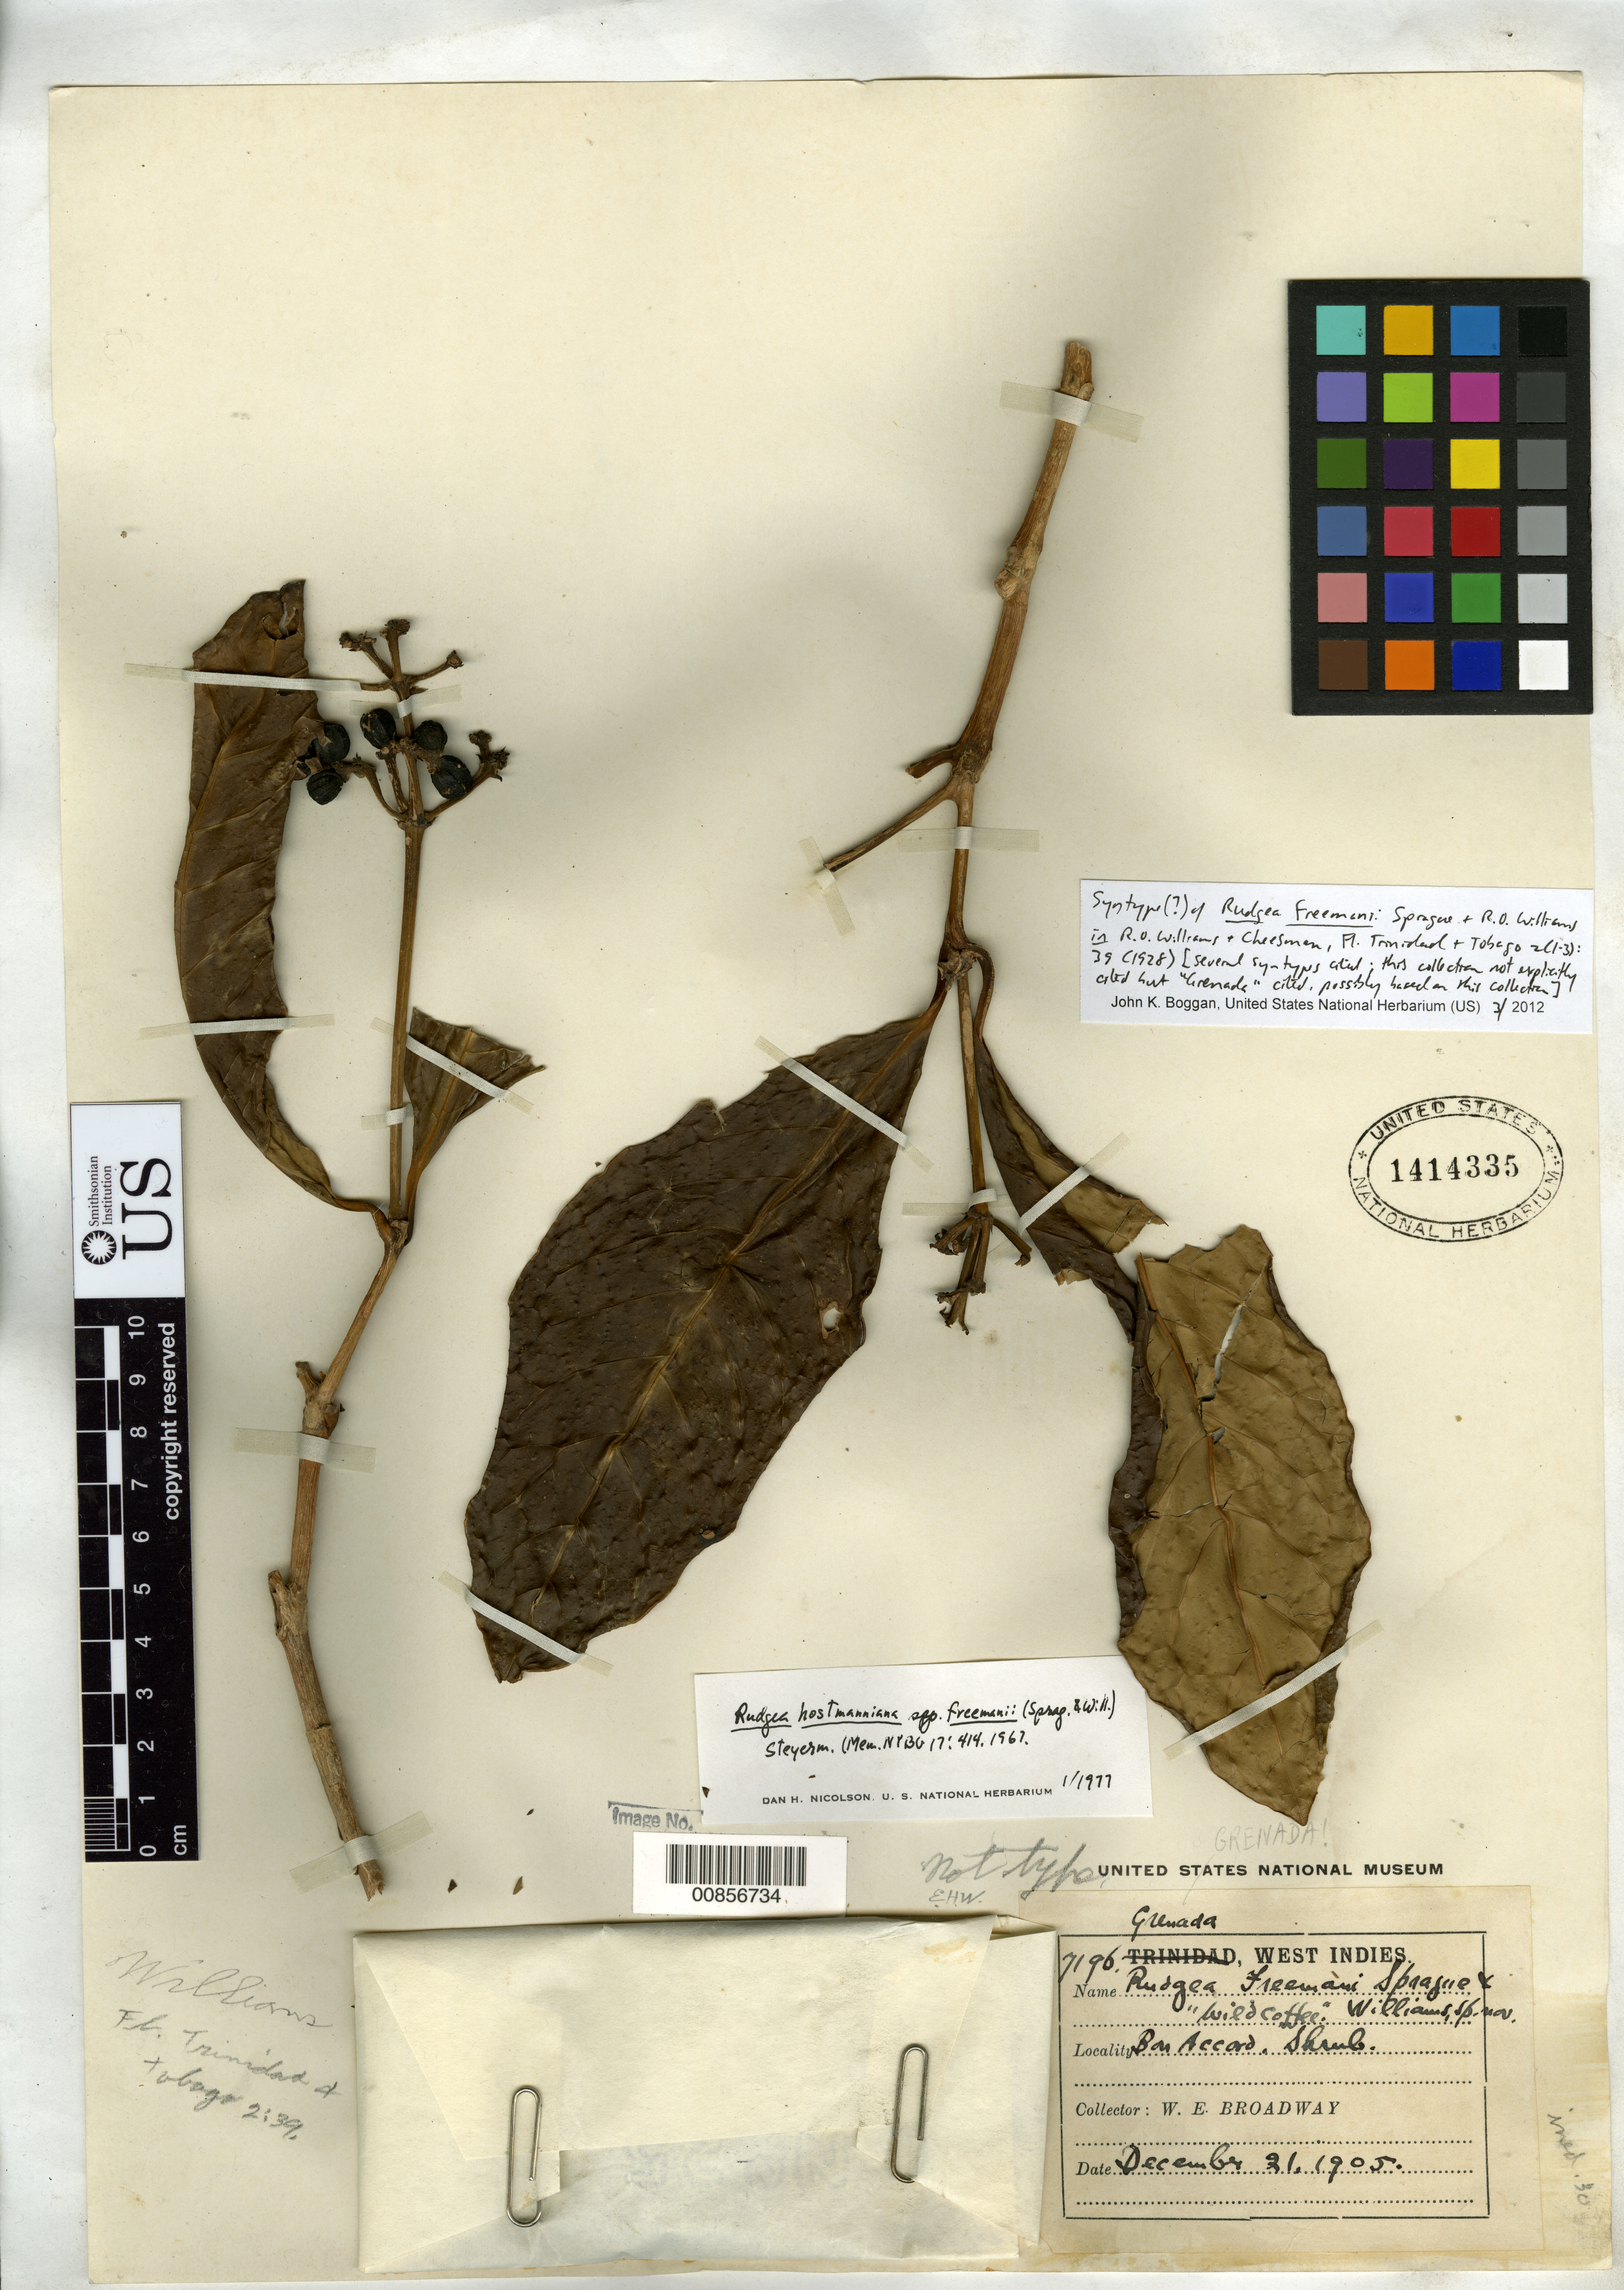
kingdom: Plantae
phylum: Tracheophyta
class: Magnoliopsida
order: Gentianales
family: Rubiaceae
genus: Rudgea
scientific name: Rudgea freemanii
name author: Sprague & R.O. Williams in R.O. Williams & Cheesman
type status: Possible Syntype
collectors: W. E. Broadway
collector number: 7196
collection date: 1905-12-21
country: Grenada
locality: Bon Accord.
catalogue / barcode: US 1414335